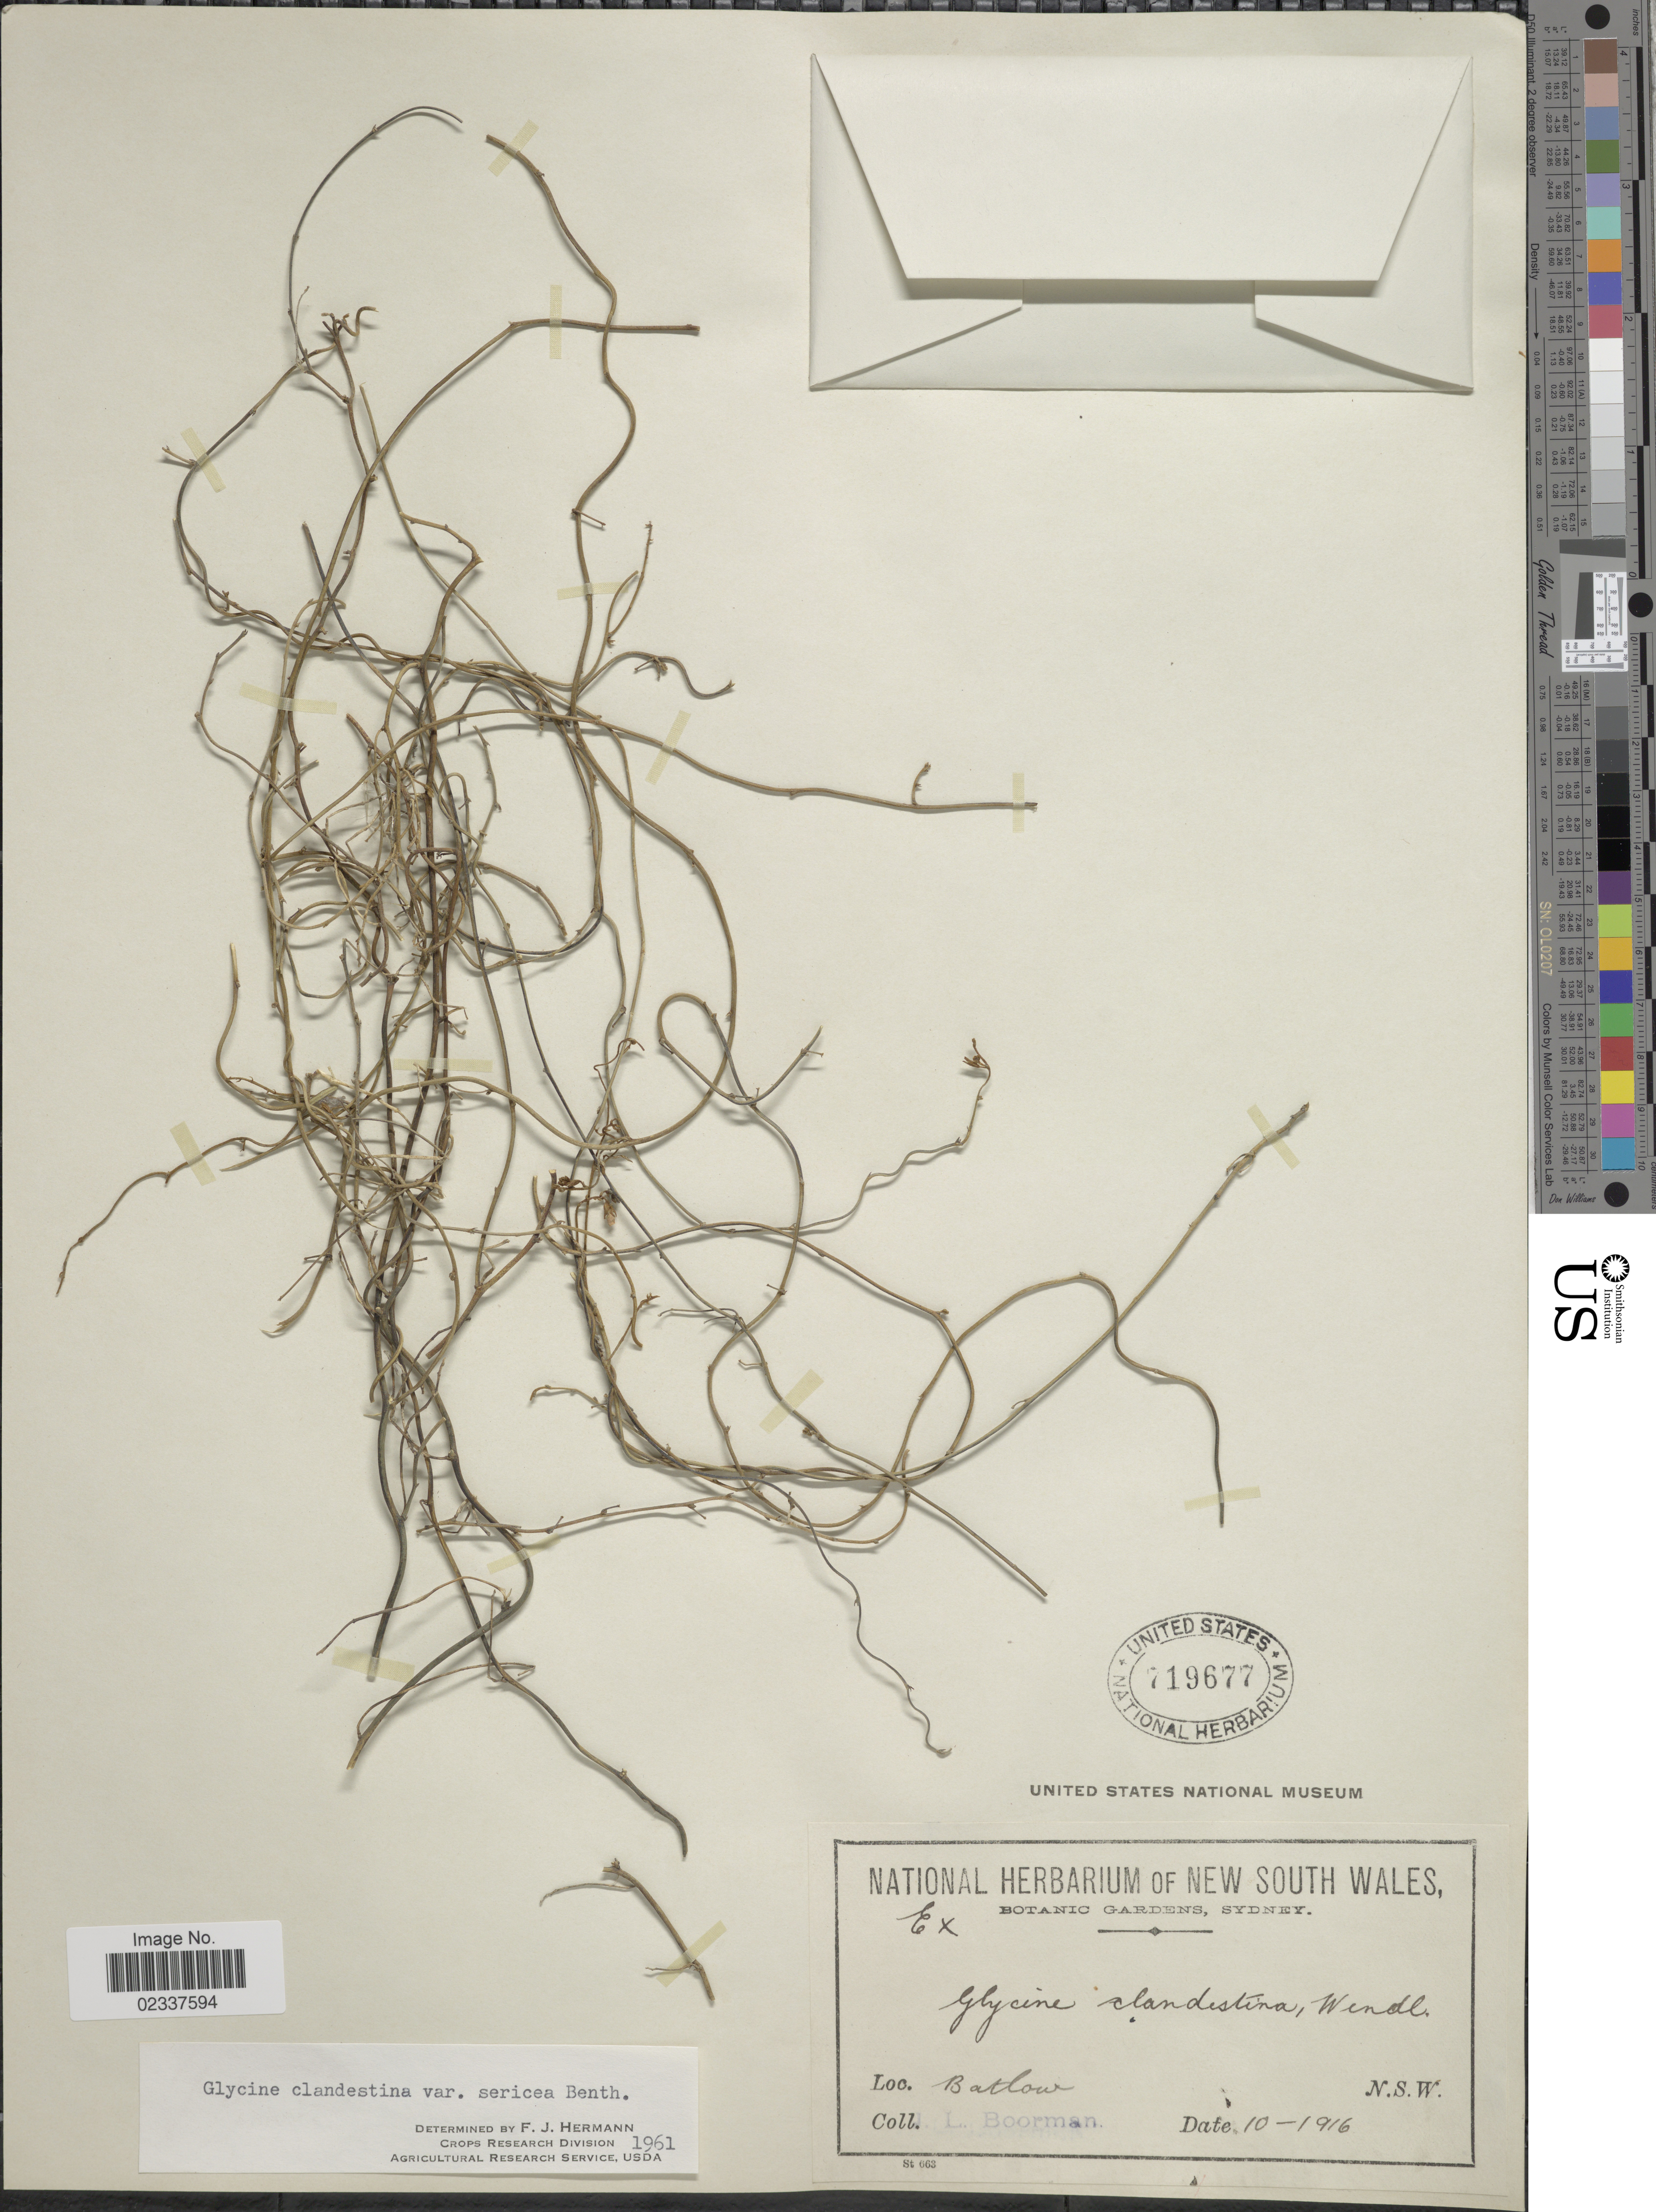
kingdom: Plantae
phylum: Tracheophyta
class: Magnoliopsida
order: Fabales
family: Fabaceae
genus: Glycine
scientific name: Glycine clandestina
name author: J.C. Wendl.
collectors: J. Boorman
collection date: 1916-10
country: Australia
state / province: New South Wales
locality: Batlow, NSW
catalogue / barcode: US 719677